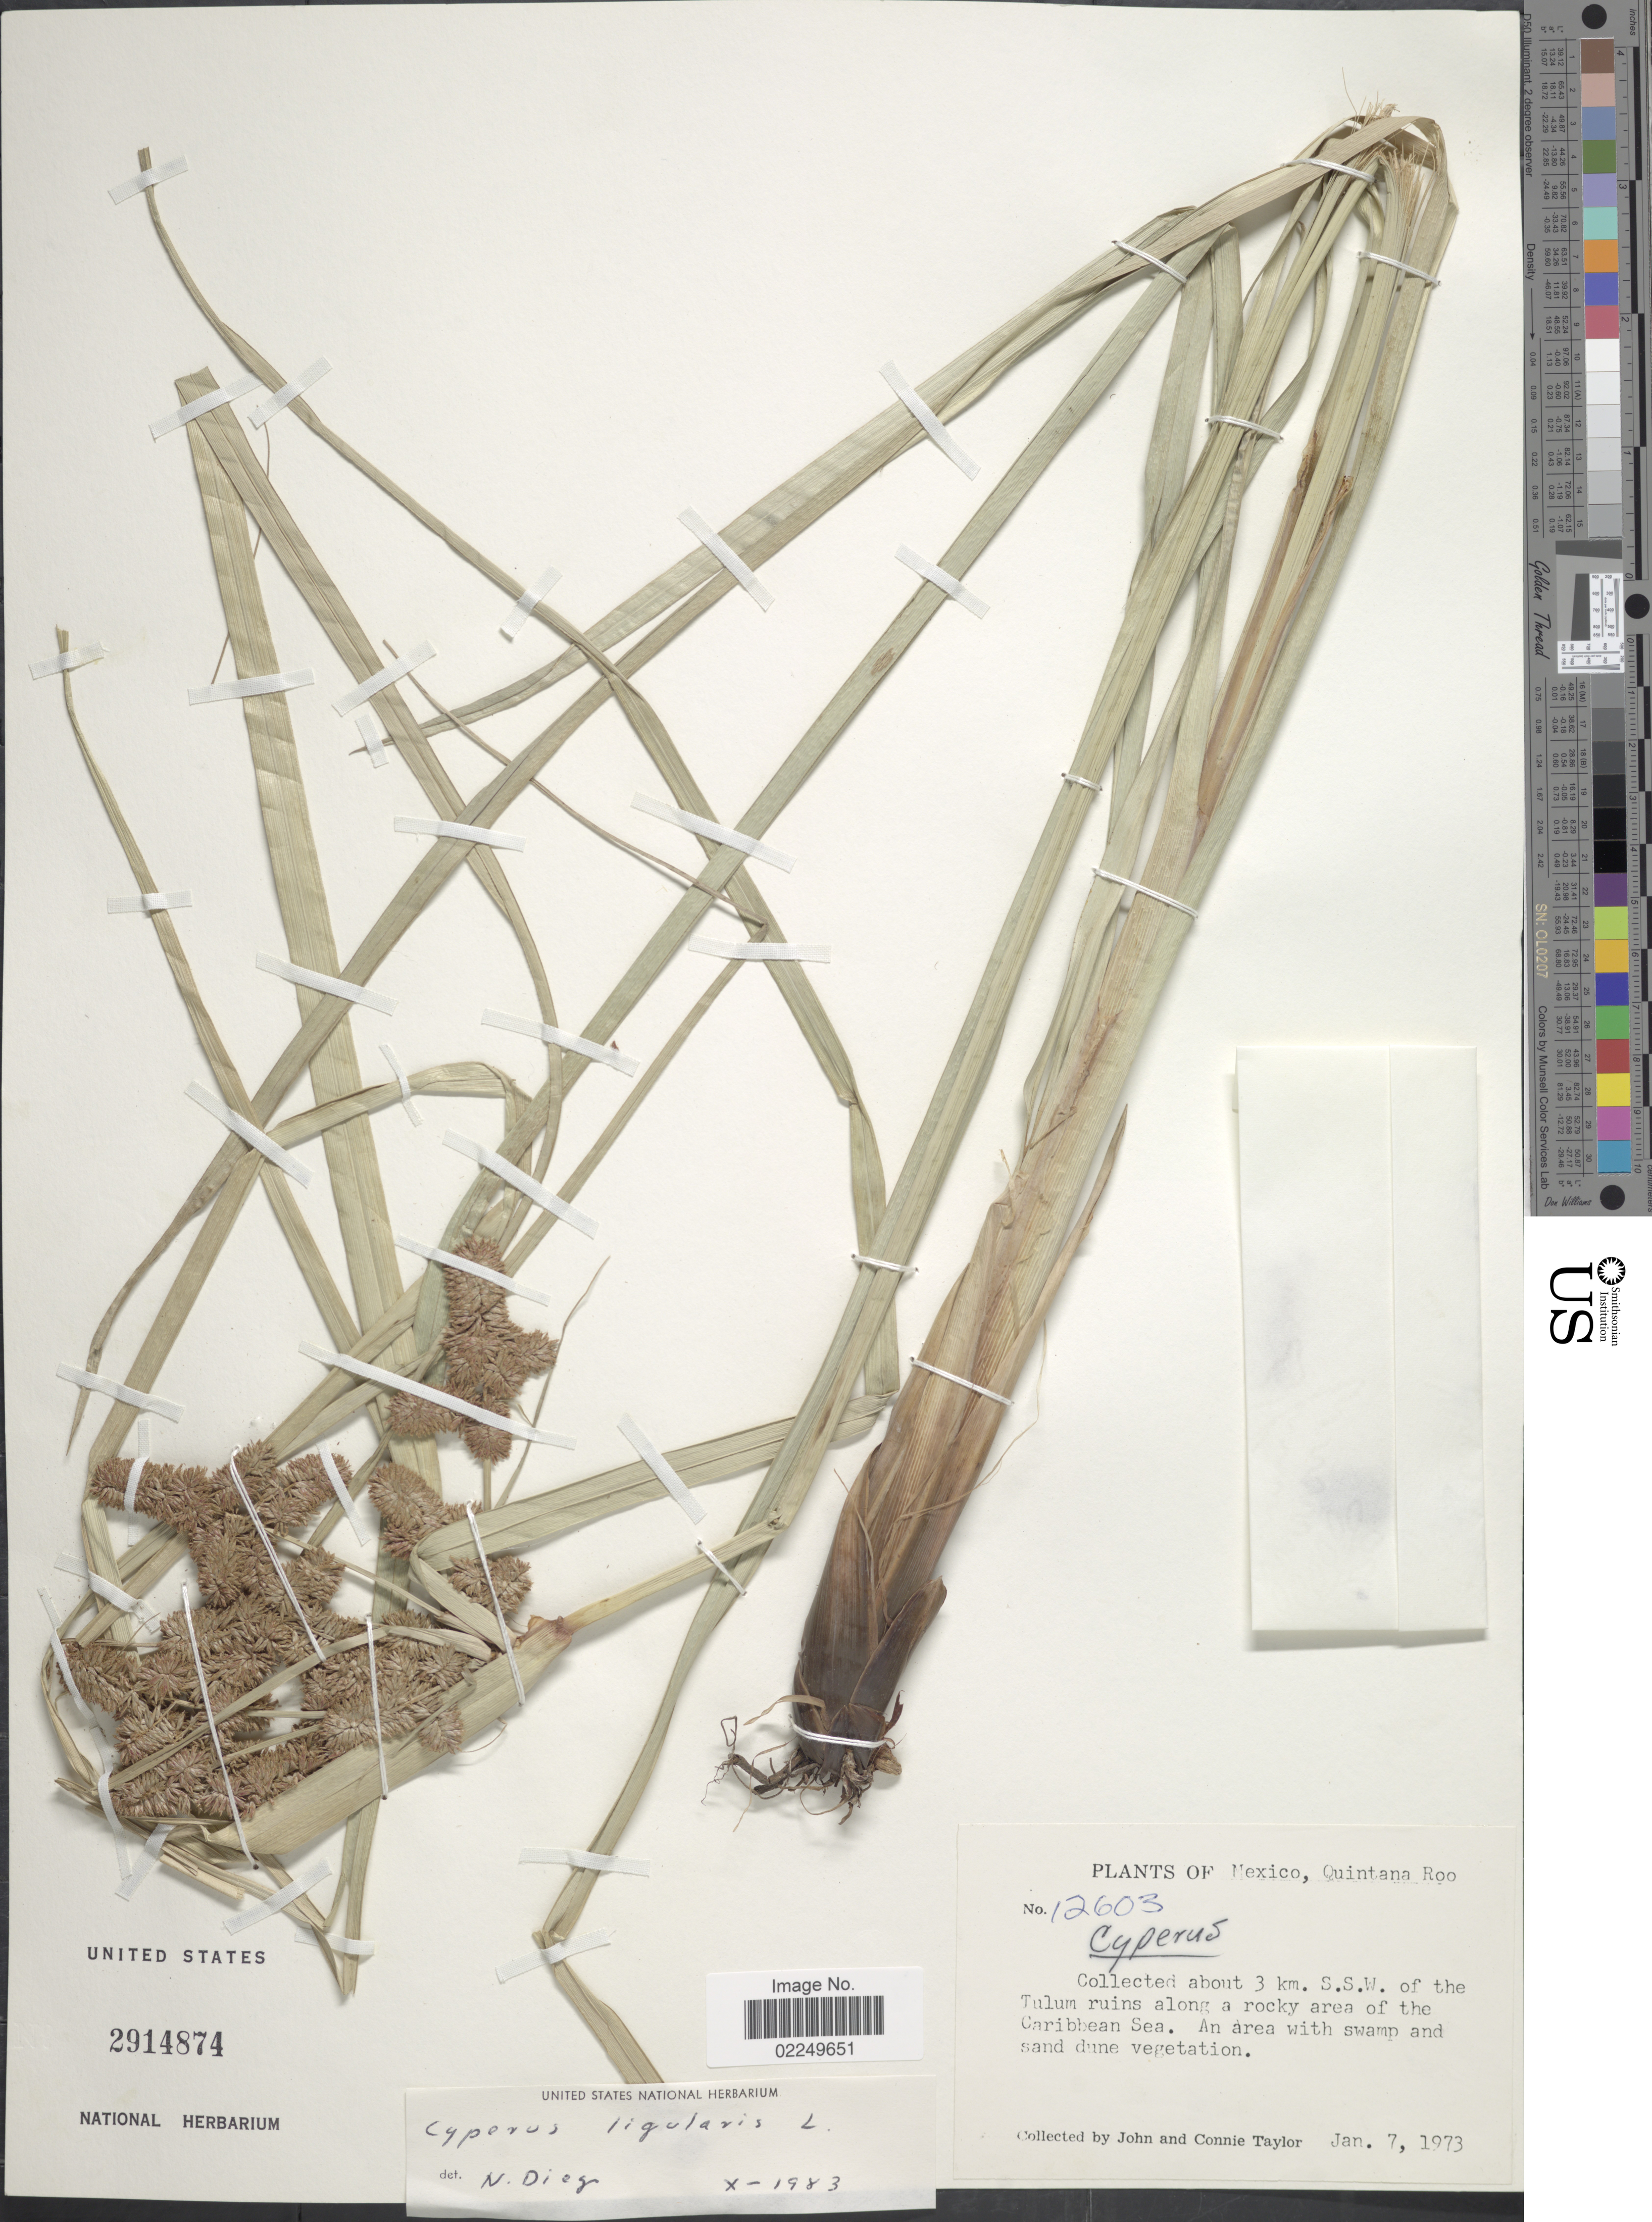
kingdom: Plantae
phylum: Tracheophyta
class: Liliopsida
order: Poales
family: Cyperaceae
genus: Cyperus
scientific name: Cyperus ligularis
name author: L.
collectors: J. Taylor & C. Taylor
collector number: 12603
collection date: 1973-01-07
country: Mexico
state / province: Quintana Roo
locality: Quintana Roo, about 3 km S.S.W. of the Tulum ruins along a rocky area of the Caribbean Sea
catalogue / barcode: US 2914874